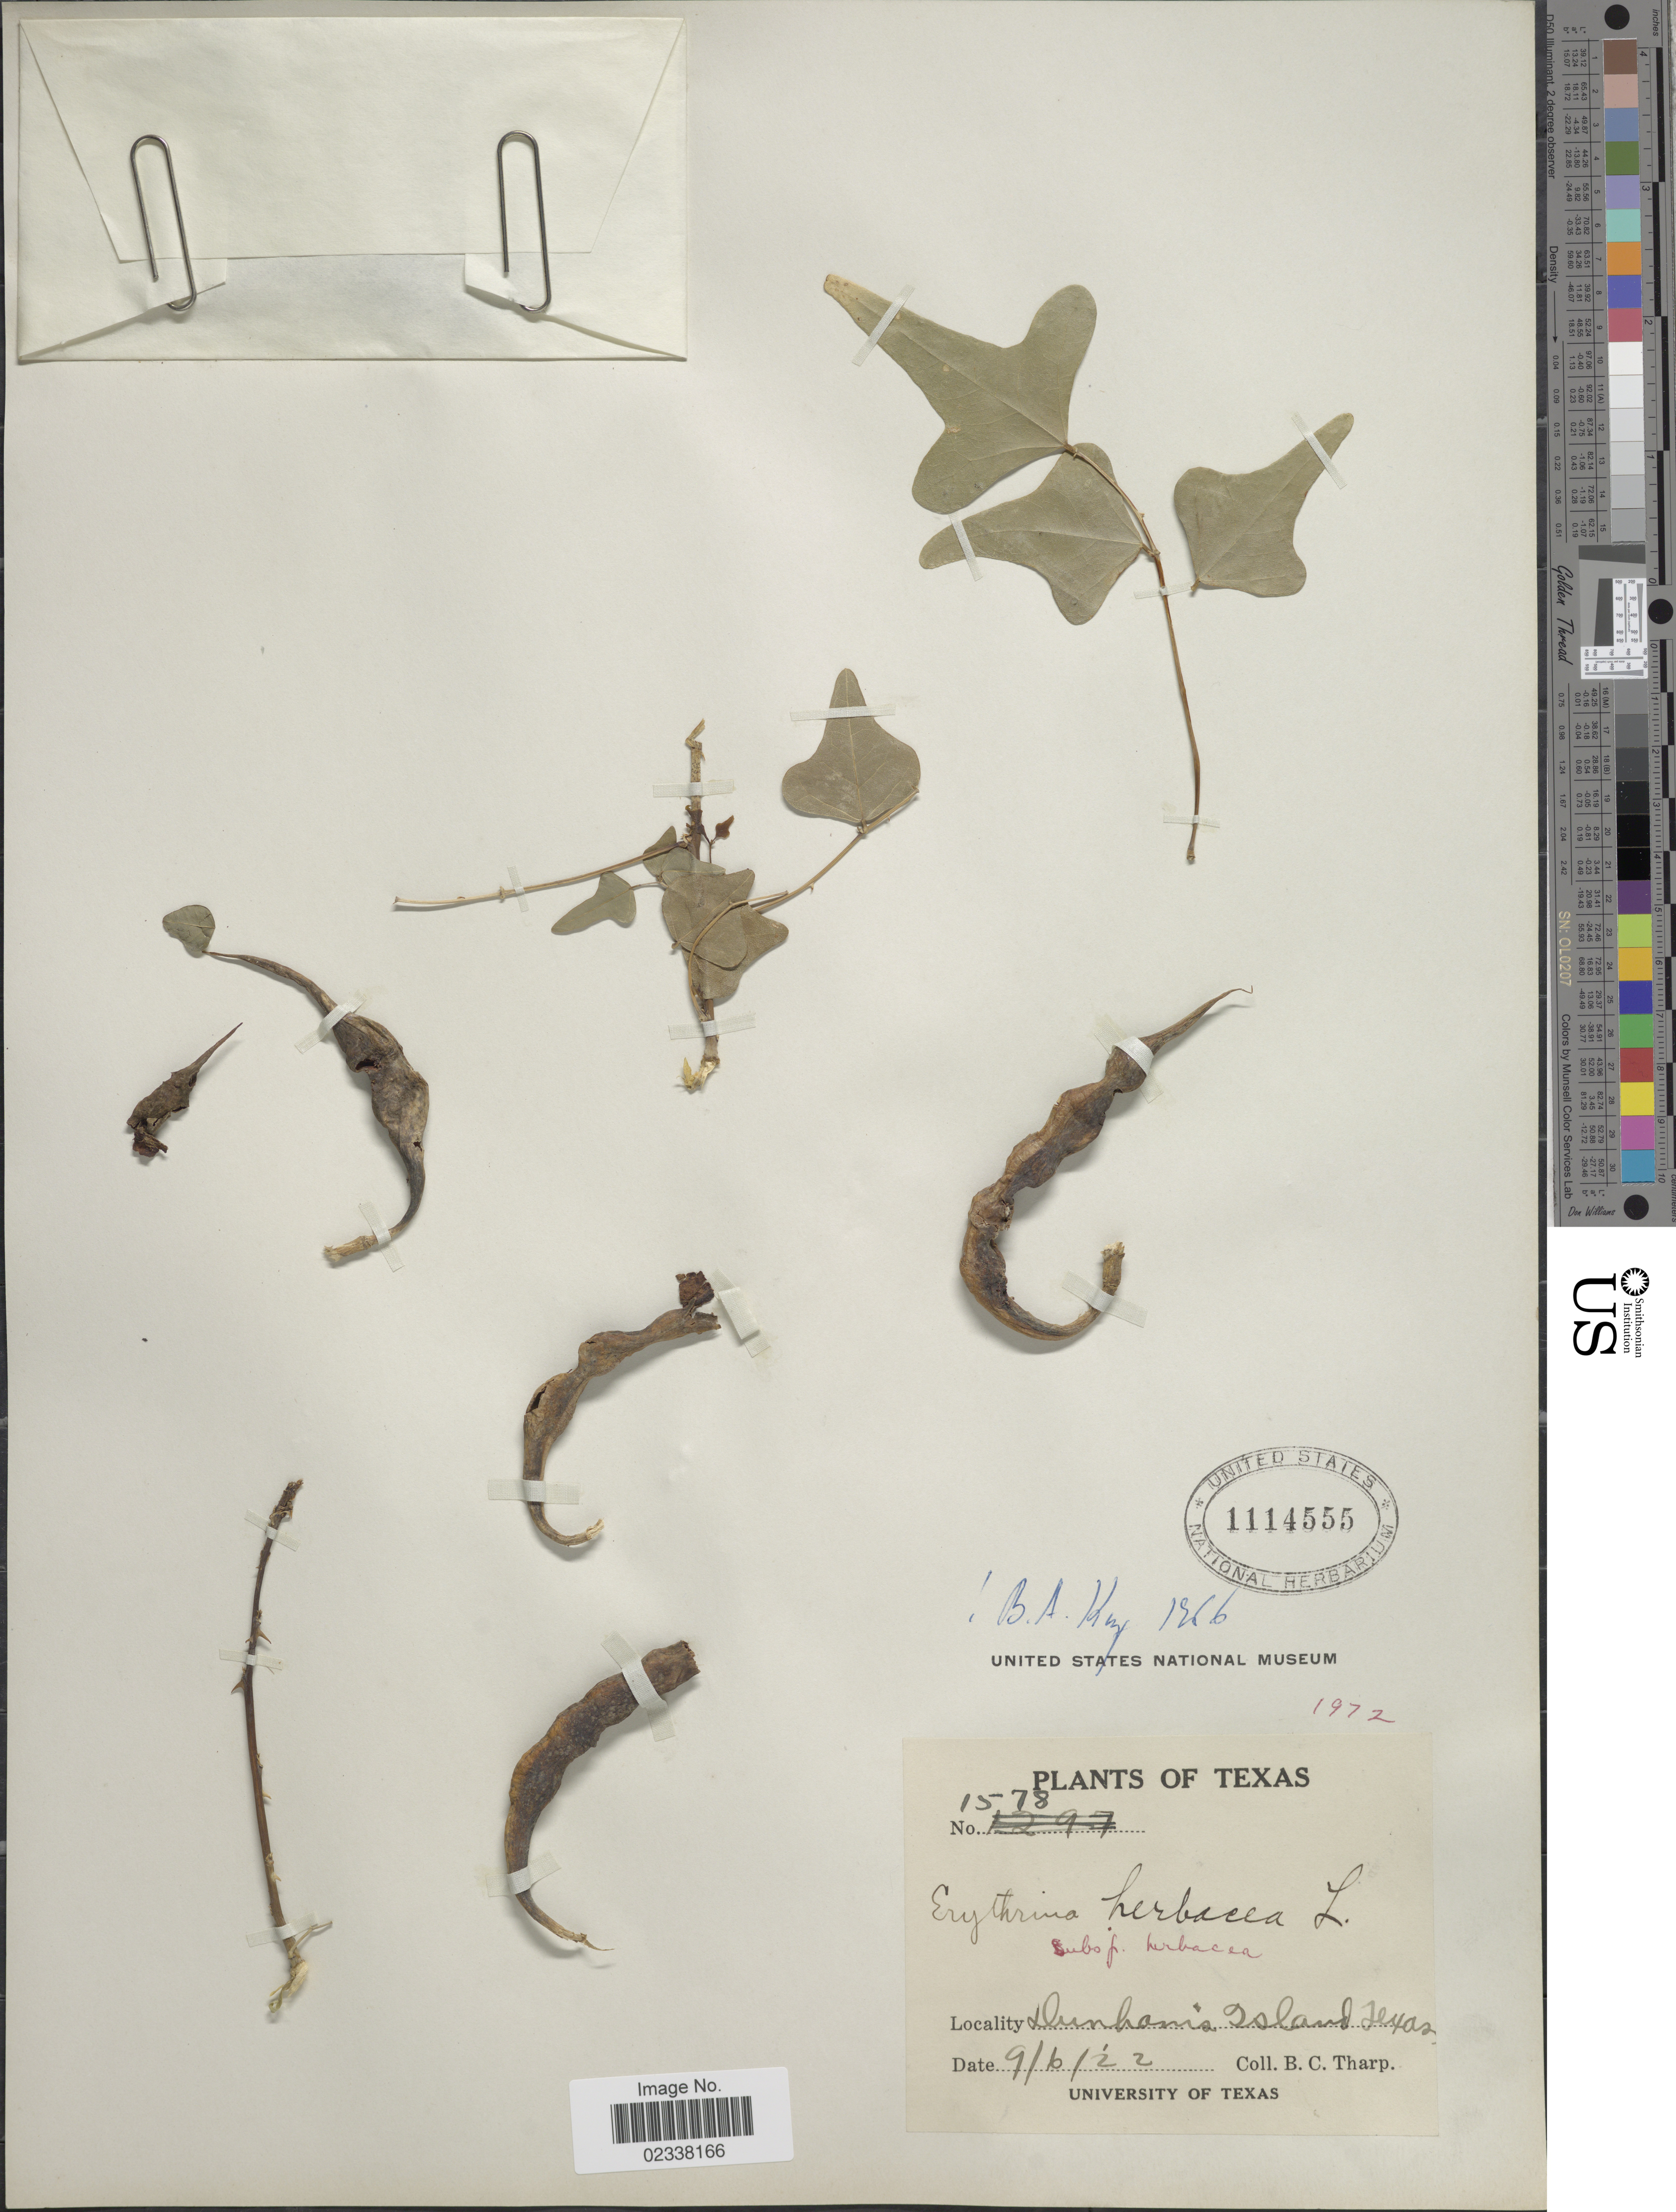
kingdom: Plantae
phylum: Tracheophyta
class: Magnoliopsida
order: Fabales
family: Fabaceae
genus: Erythrina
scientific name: Erythrina herbacea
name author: L.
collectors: B. C. Tharp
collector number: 1578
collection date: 1922-09-06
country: United States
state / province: Texas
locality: Dunham's Island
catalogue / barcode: US 1114555